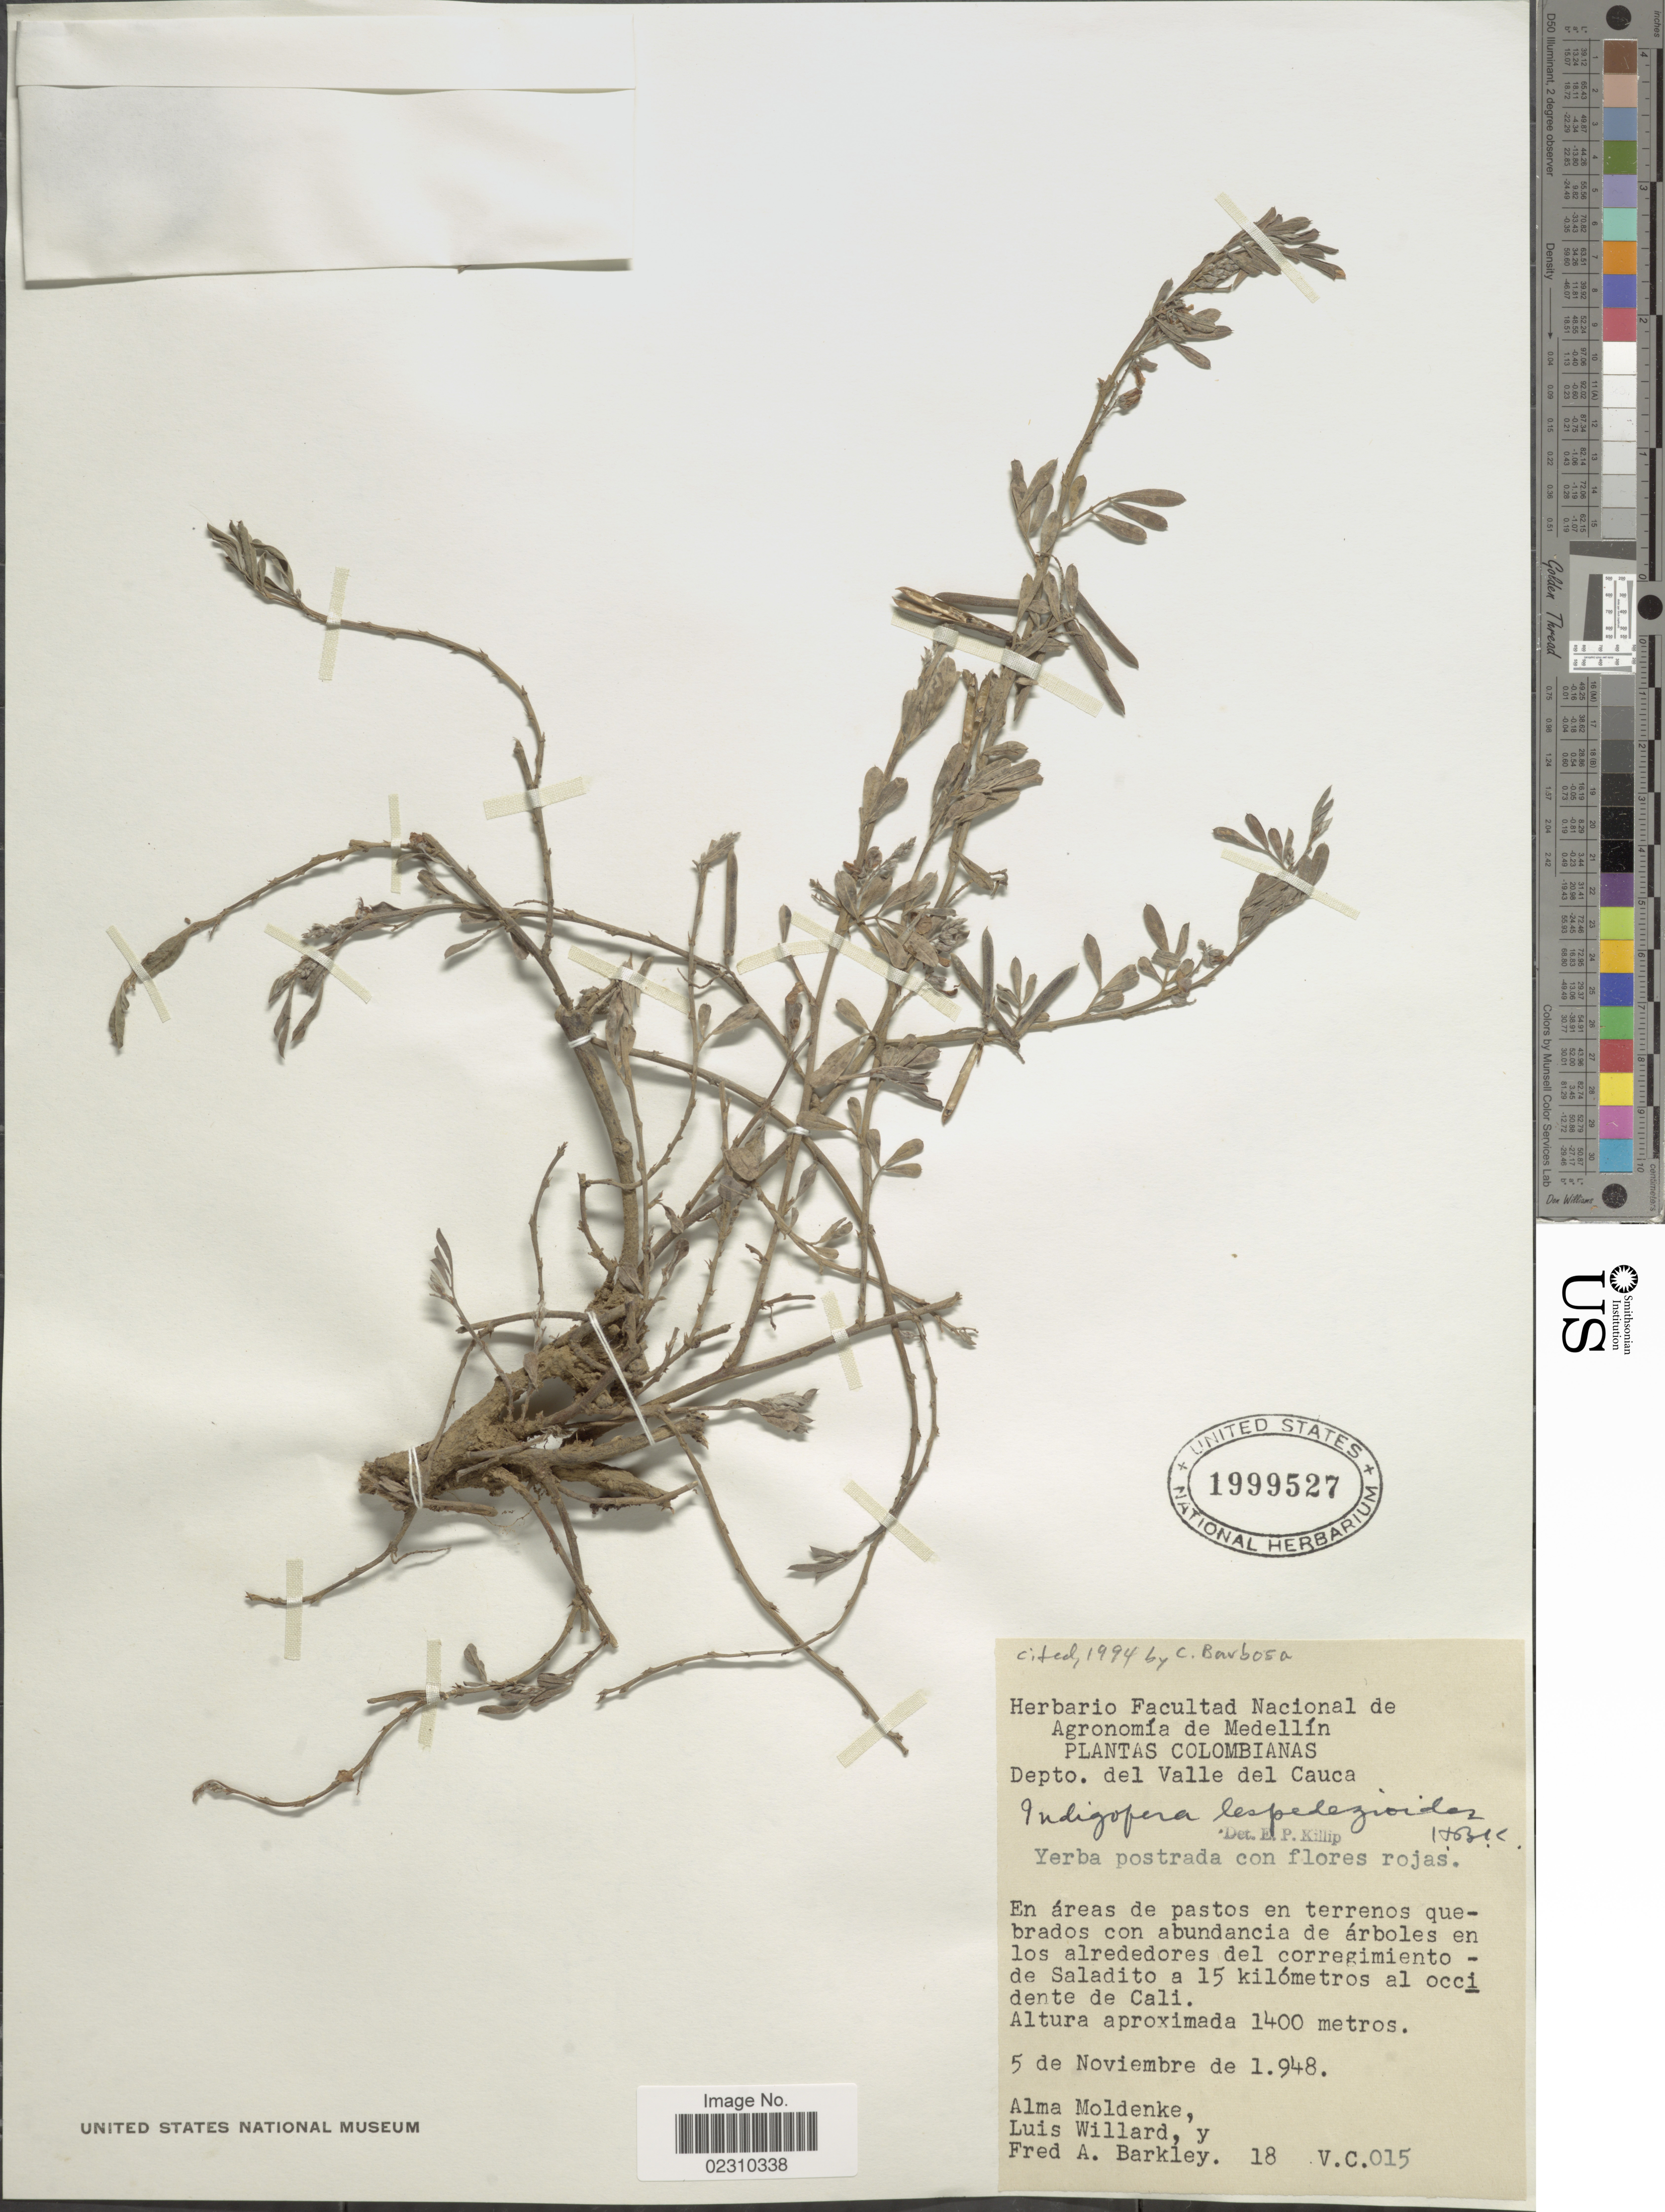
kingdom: Plantae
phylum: Tracheophyta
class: Magnoliopsida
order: Fabales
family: Fabaceae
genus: Indigofera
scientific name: Indigofera lespedezioides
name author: Kunth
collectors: A. L. Moldenke, L. Willard & F. A. Barkley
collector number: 18VC015*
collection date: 1948-11-05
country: Colombia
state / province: Valle del Cauca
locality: Colombianas, Depto. del Valle del Cauca, en areas de pastos en terrenos quebrados con Abundancia de arboles en los alrededores del corregimiento - de Saladito a 15 kilometros al occidente de Cali.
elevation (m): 1400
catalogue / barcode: US 1999527